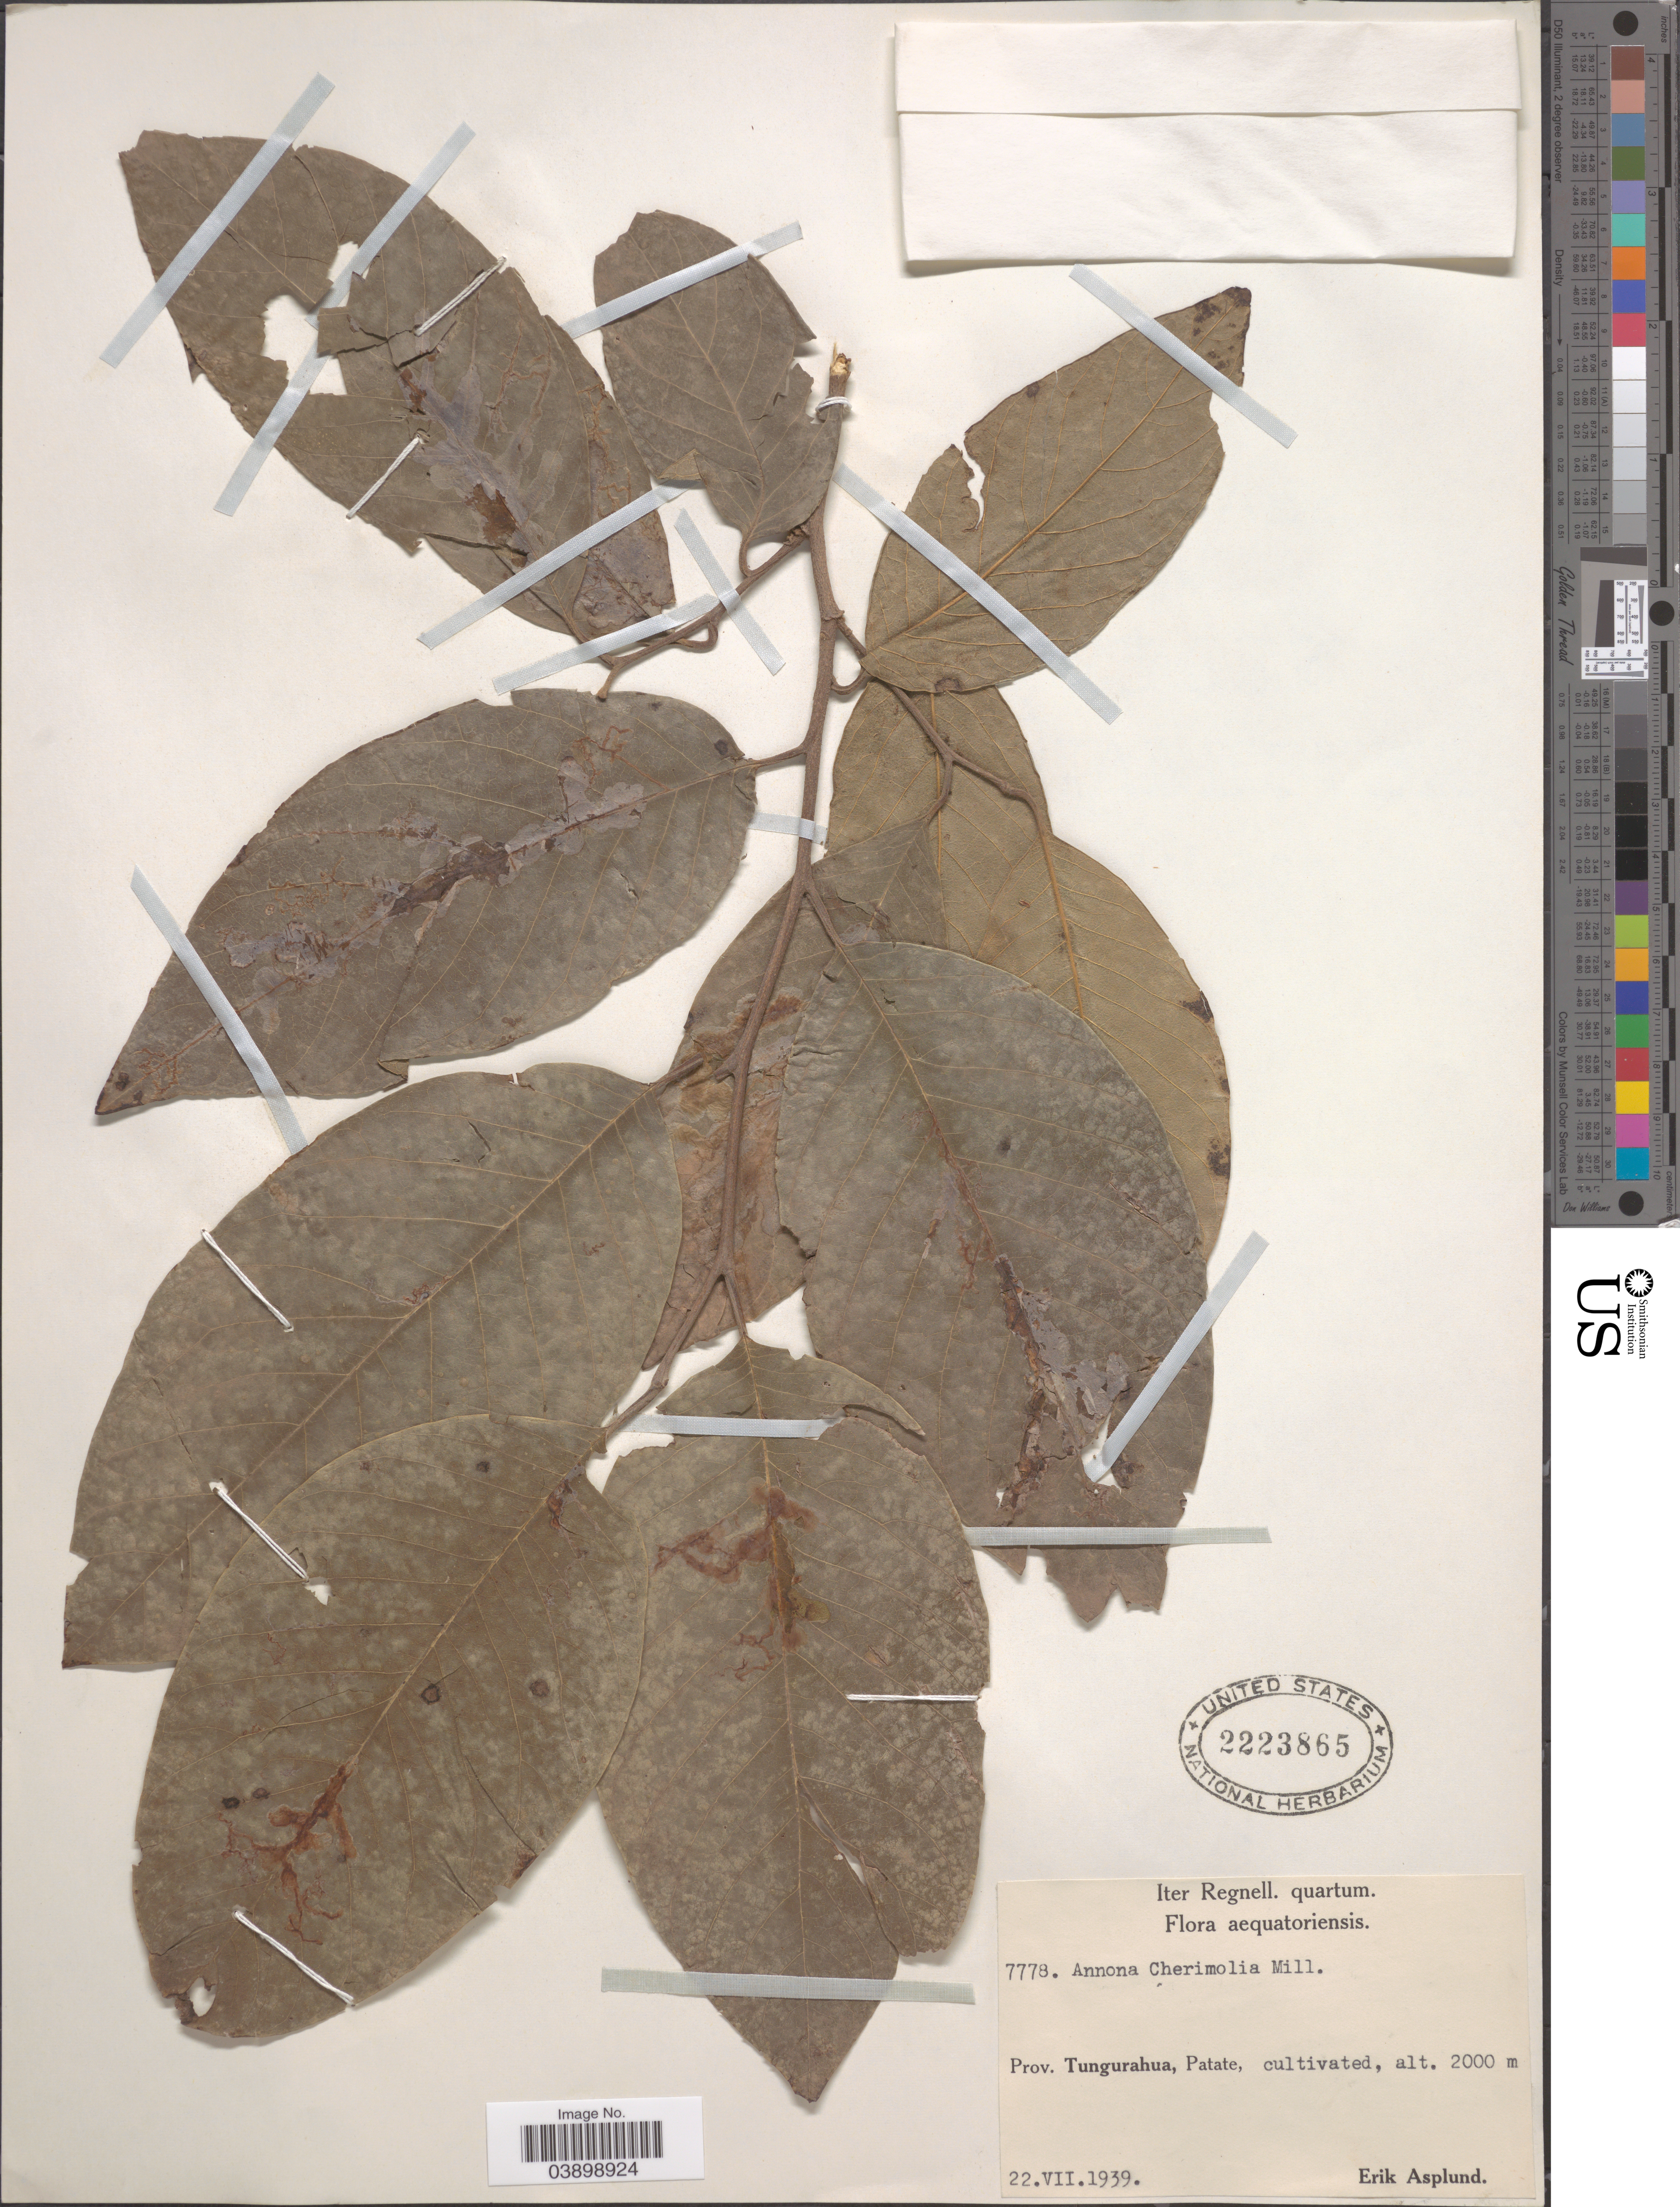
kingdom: Plantae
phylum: Tracheophyta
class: Magnoliopsida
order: Magnoliales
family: Annonaceae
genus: Annona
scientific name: Annona cherimola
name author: Mill.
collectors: E. Asplund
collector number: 7778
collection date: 1939-07-22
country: Ecuador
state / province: Tungurahua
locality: Aequatoriensis. Patate.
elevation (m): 2000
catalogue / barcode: US 2223865